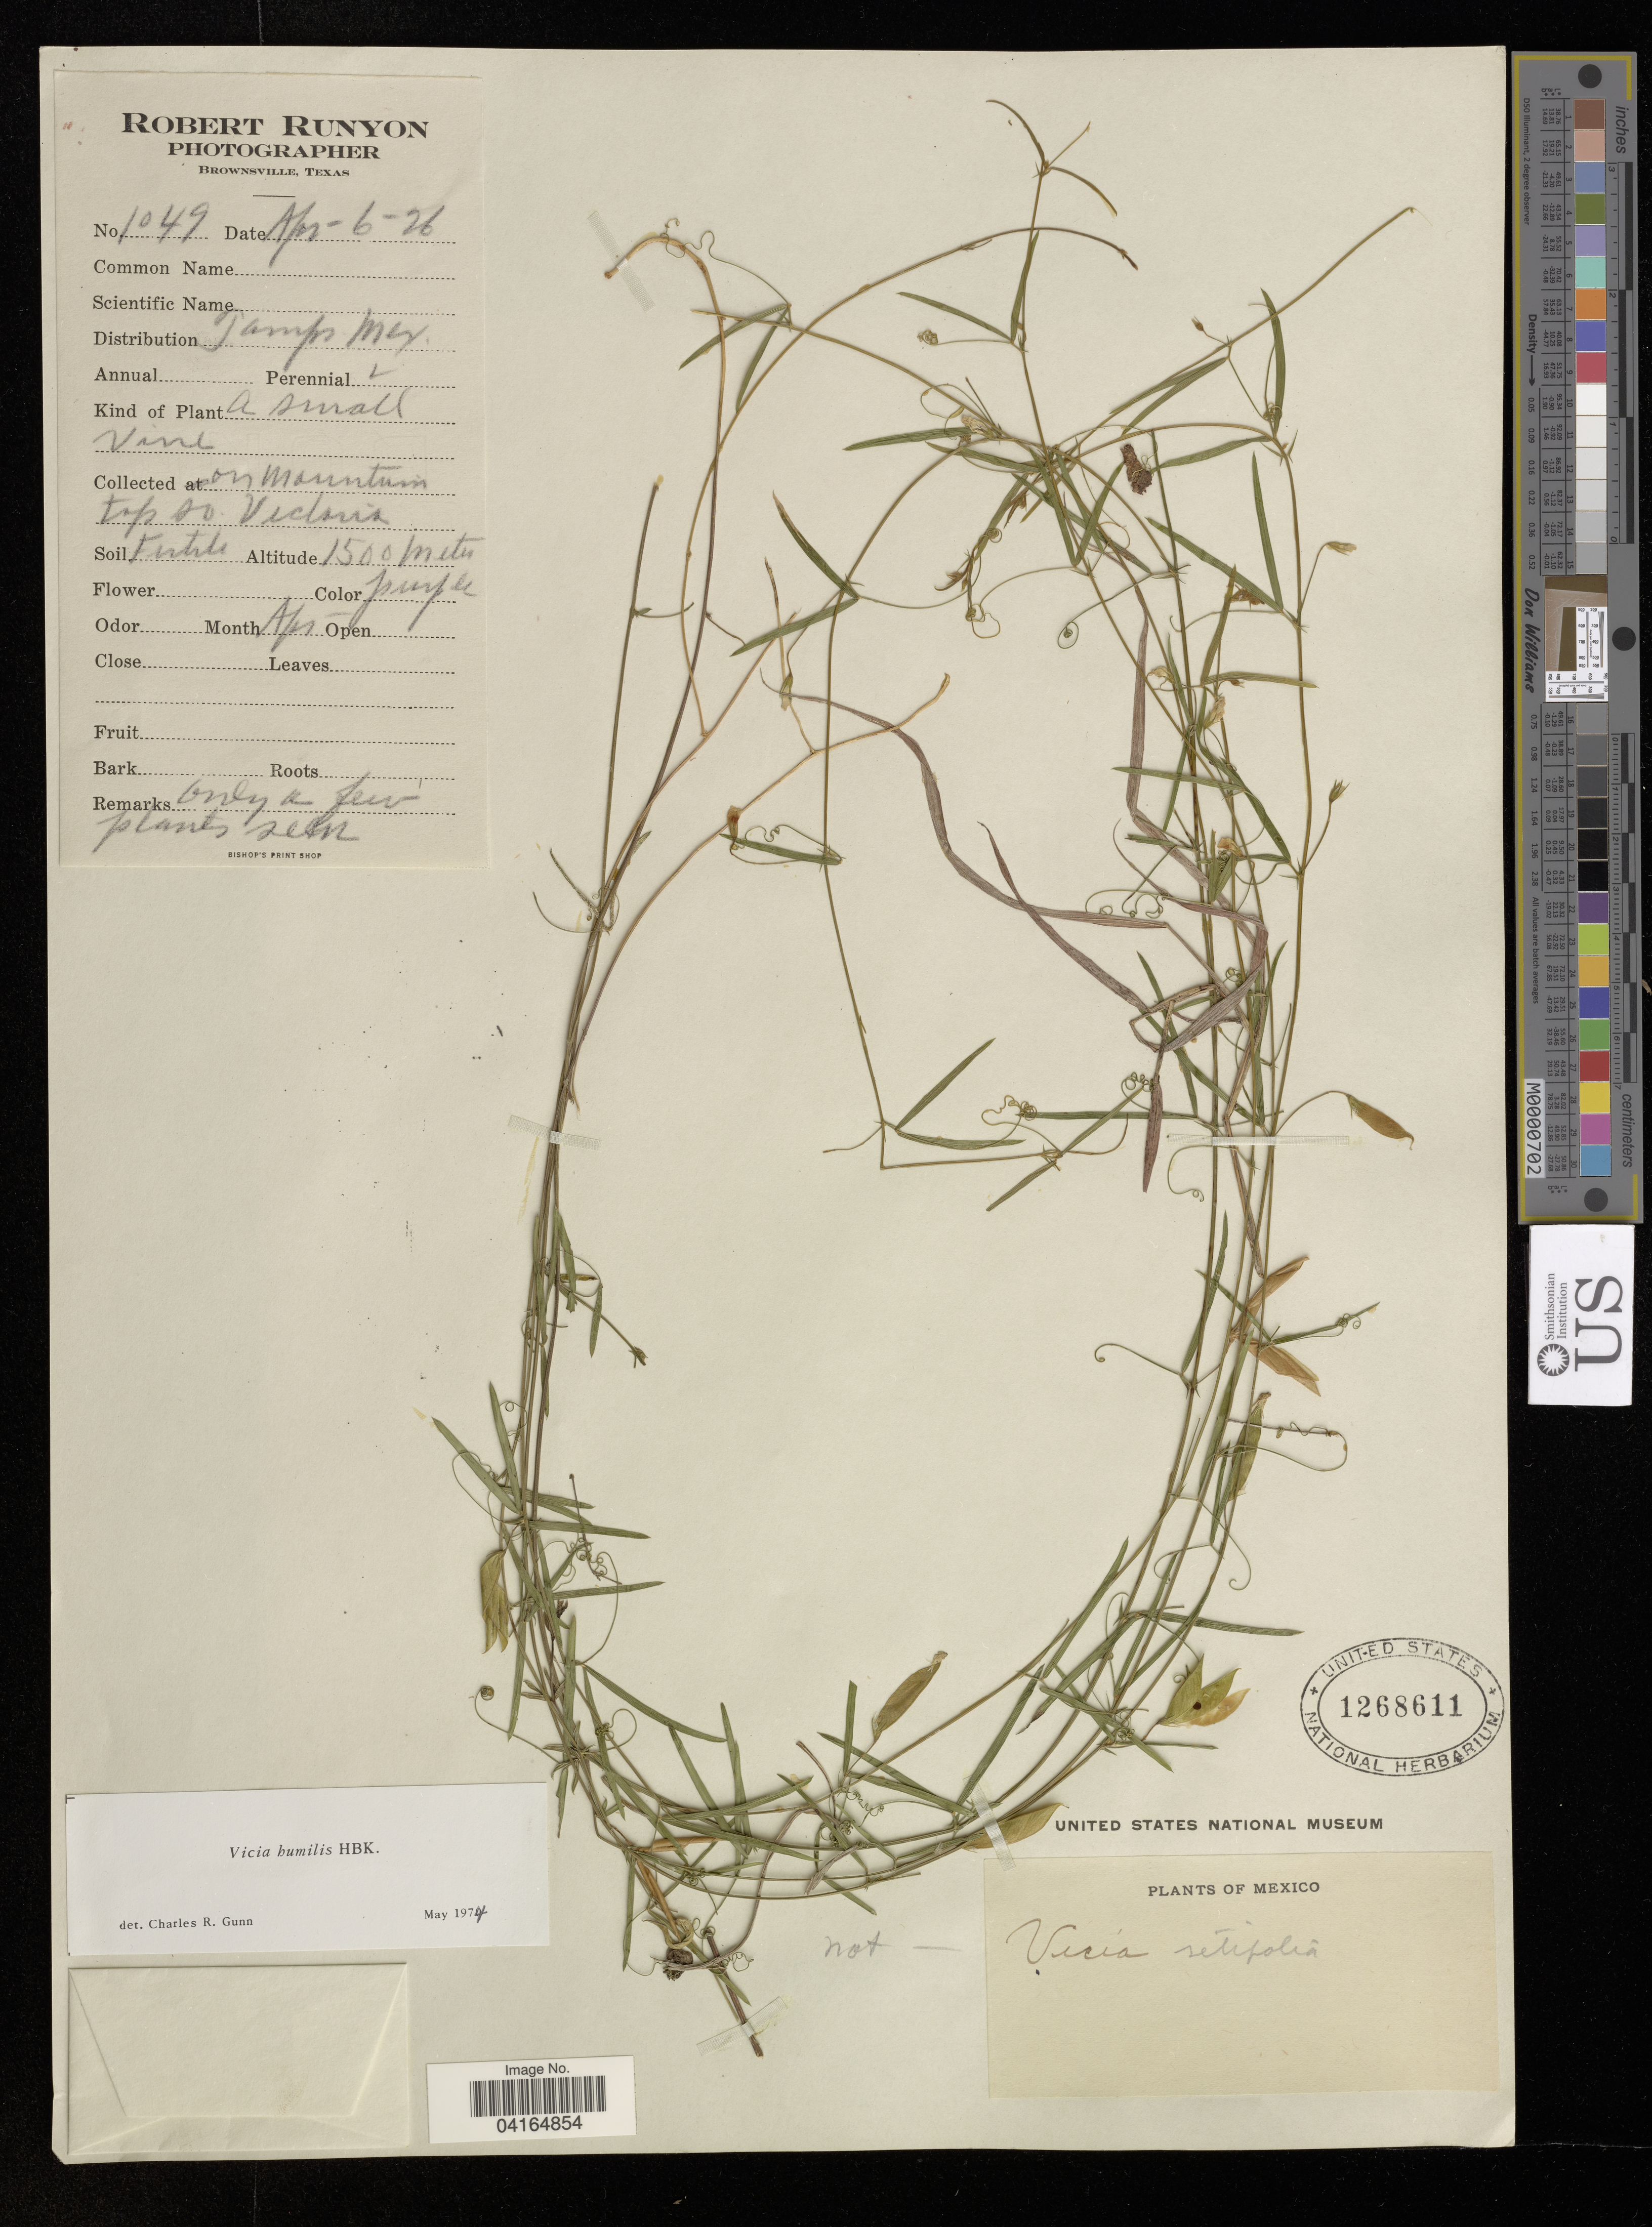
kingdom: Plantae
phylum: Tracheophyta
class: Magnoliopsida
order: Fabales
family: Fabaceae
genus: Vicia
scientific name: Vicia humilis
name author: Kunth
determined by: Hechenleitner, Paulina, RBG Edinburgh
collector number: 1049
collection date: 1926-04-06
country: Mexico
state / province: Tamaulipas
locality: Mountain top south of Victoria.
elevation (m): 1500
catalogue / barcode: US 1268611